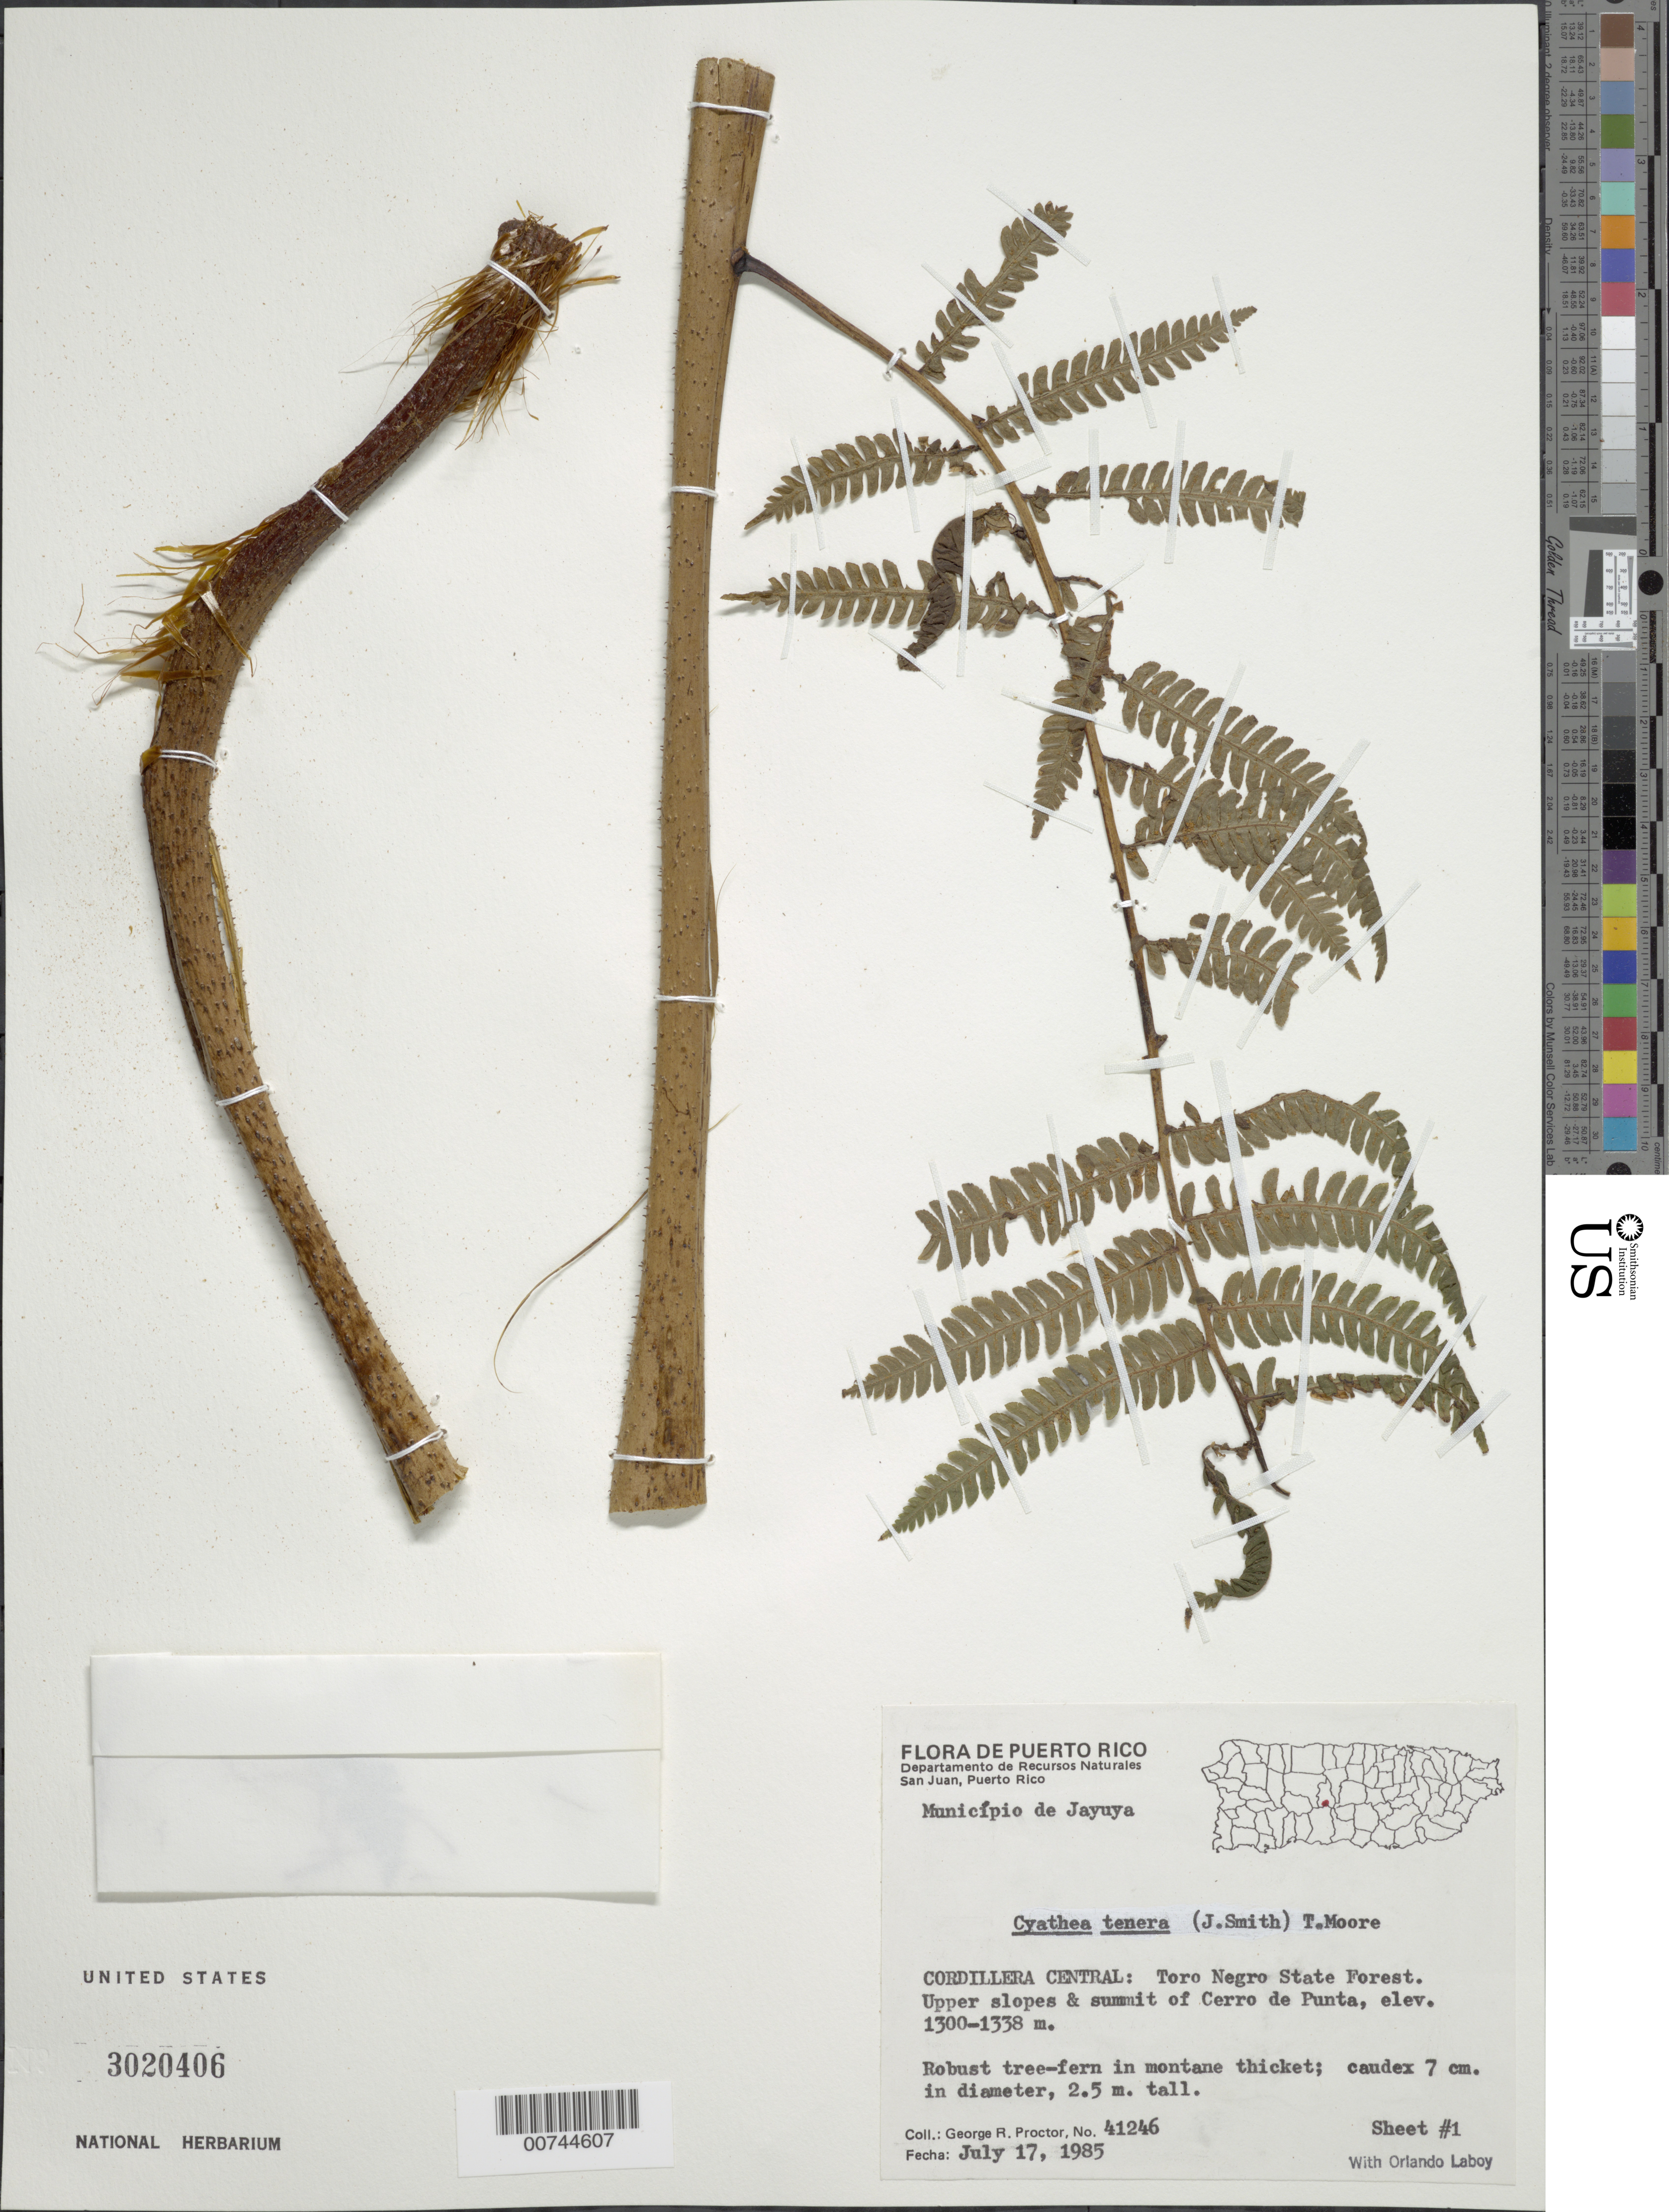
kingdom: Plantae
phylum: Tracheophyta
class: Polypodiopsida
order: Cyatheales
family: Cyatheaceae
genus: Cyathea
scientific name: Cyathea tenera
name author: (J. Sm. ex Hook.) T. Moore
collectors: G. R. Proctor & O. Laboy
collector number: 41246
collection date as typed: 17 Jul 1985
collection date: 1985-07-17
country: Puerto Rico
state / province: Jayuya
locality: Cordillera Central: Toro Negro State Forest. Upper slopes & summit of Cerro de Punta. Municipio de Jayuya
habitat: Robust tree-fern in montane thicket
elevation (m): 1300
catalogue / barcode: US 3020406